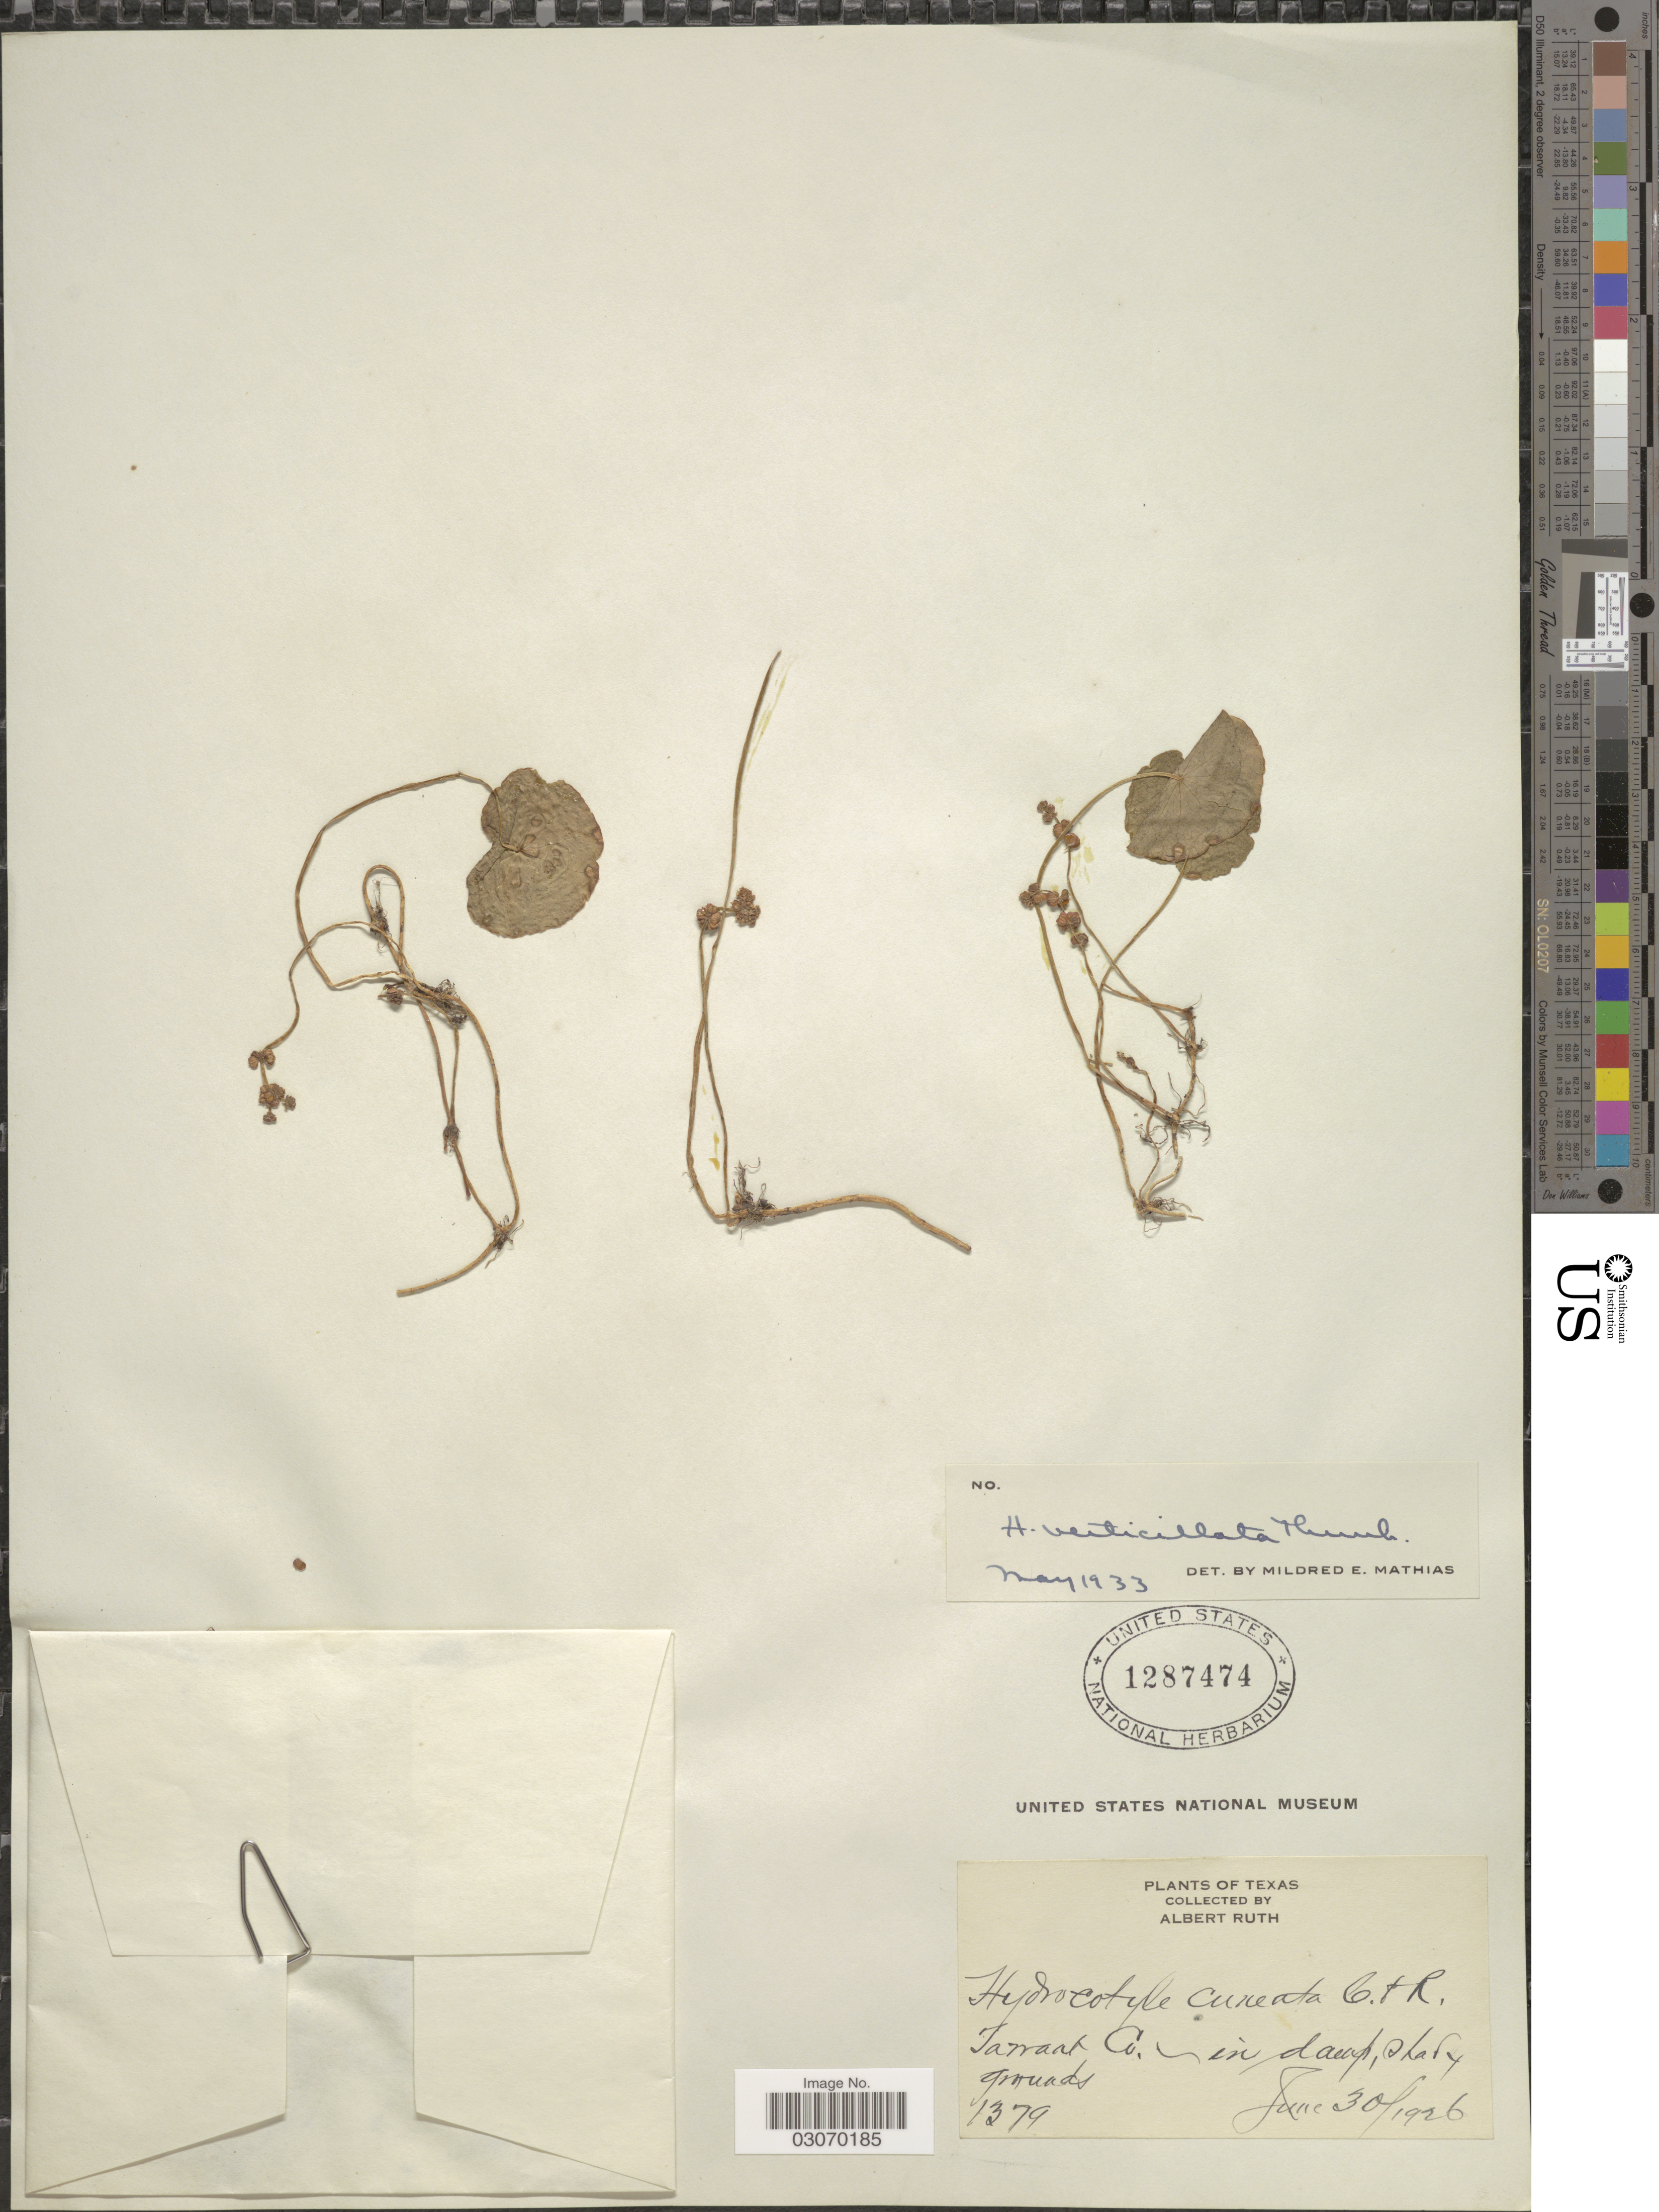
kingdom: Plantae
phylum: Tracheophyta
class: Magnoliopsida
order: Apiales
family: Araliaceae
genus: Hydrocotyle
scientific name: Hydrocotyle verticillata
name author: Thunb.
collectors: A. Ruth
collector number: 1379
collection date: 1926-06-30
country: United States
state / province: Texas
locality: Tarrant Co.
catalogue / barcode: US 1287474